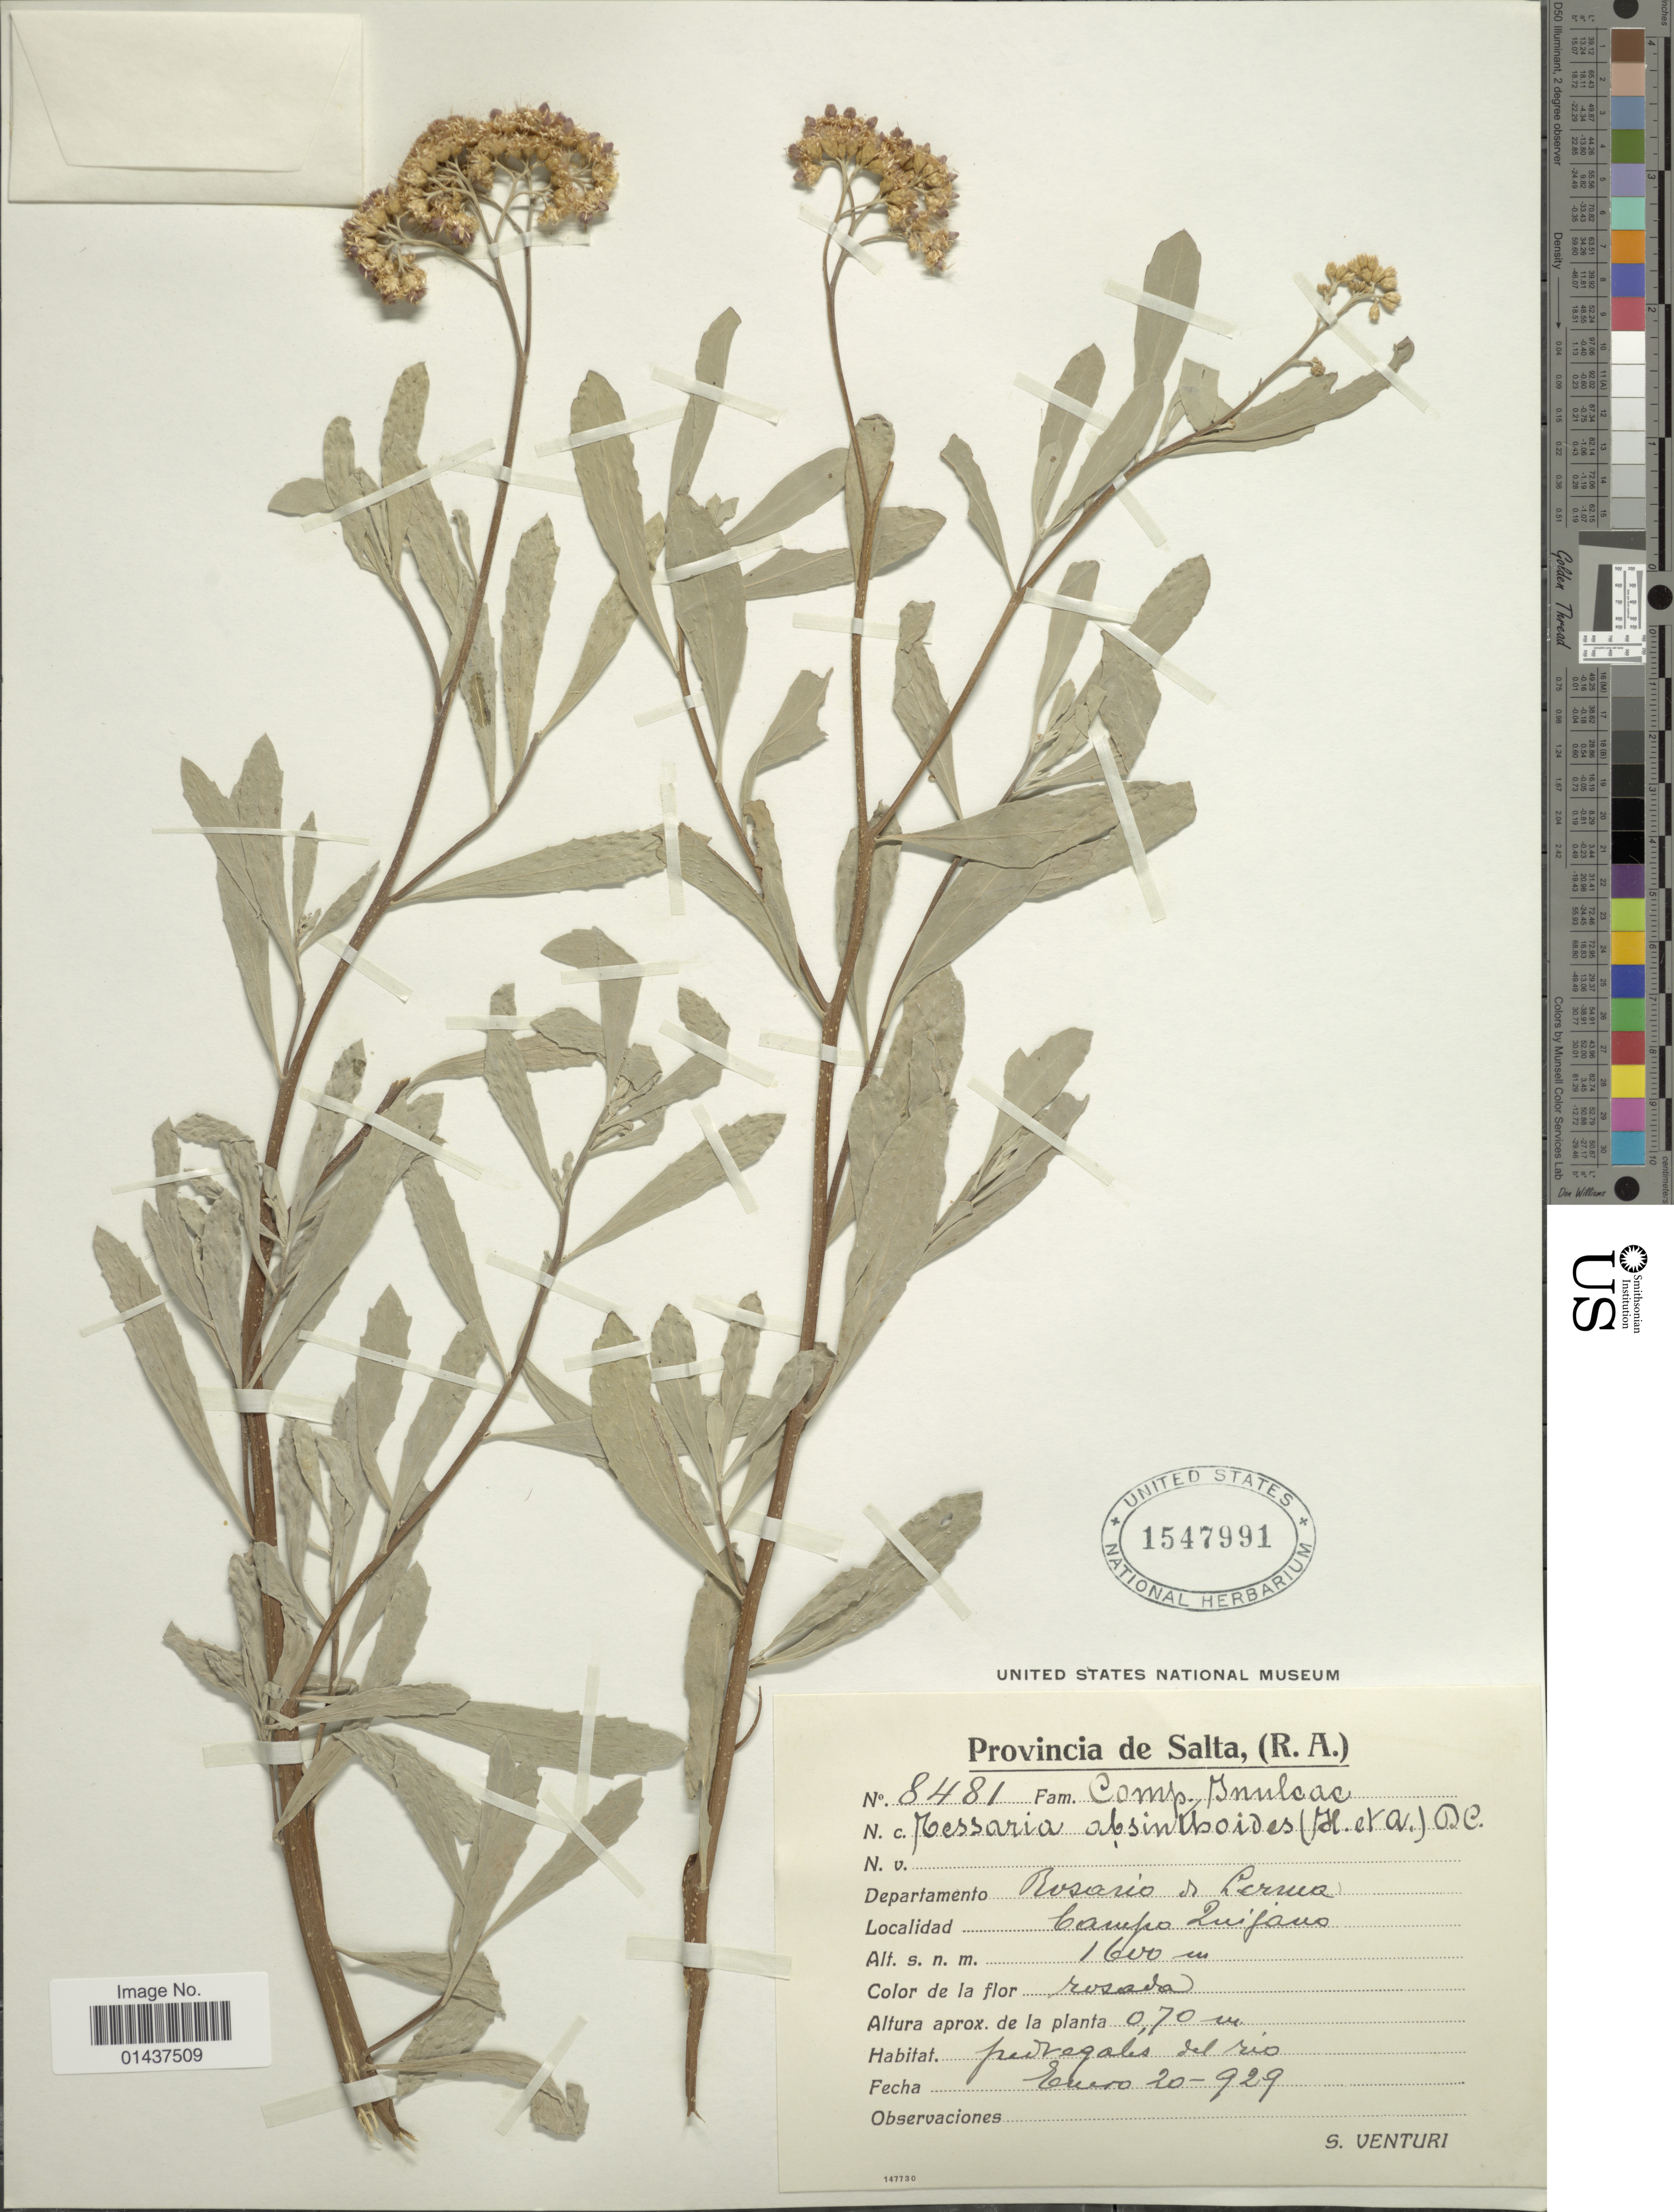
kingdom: Plantae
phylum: Tracheophyta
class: Magnoliopsida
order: Asterales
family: Asteraceae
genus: Tessaria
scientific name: Tessaria integrifolia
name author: Ruiz & Pav.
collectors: S. Venturi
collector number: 8481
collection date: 1929-01-20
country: Argentina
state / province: Salta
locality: (R.A.) Departamento Nosario de Lerma, Campo Zuijano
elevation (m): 1600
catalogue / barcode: US 1547991